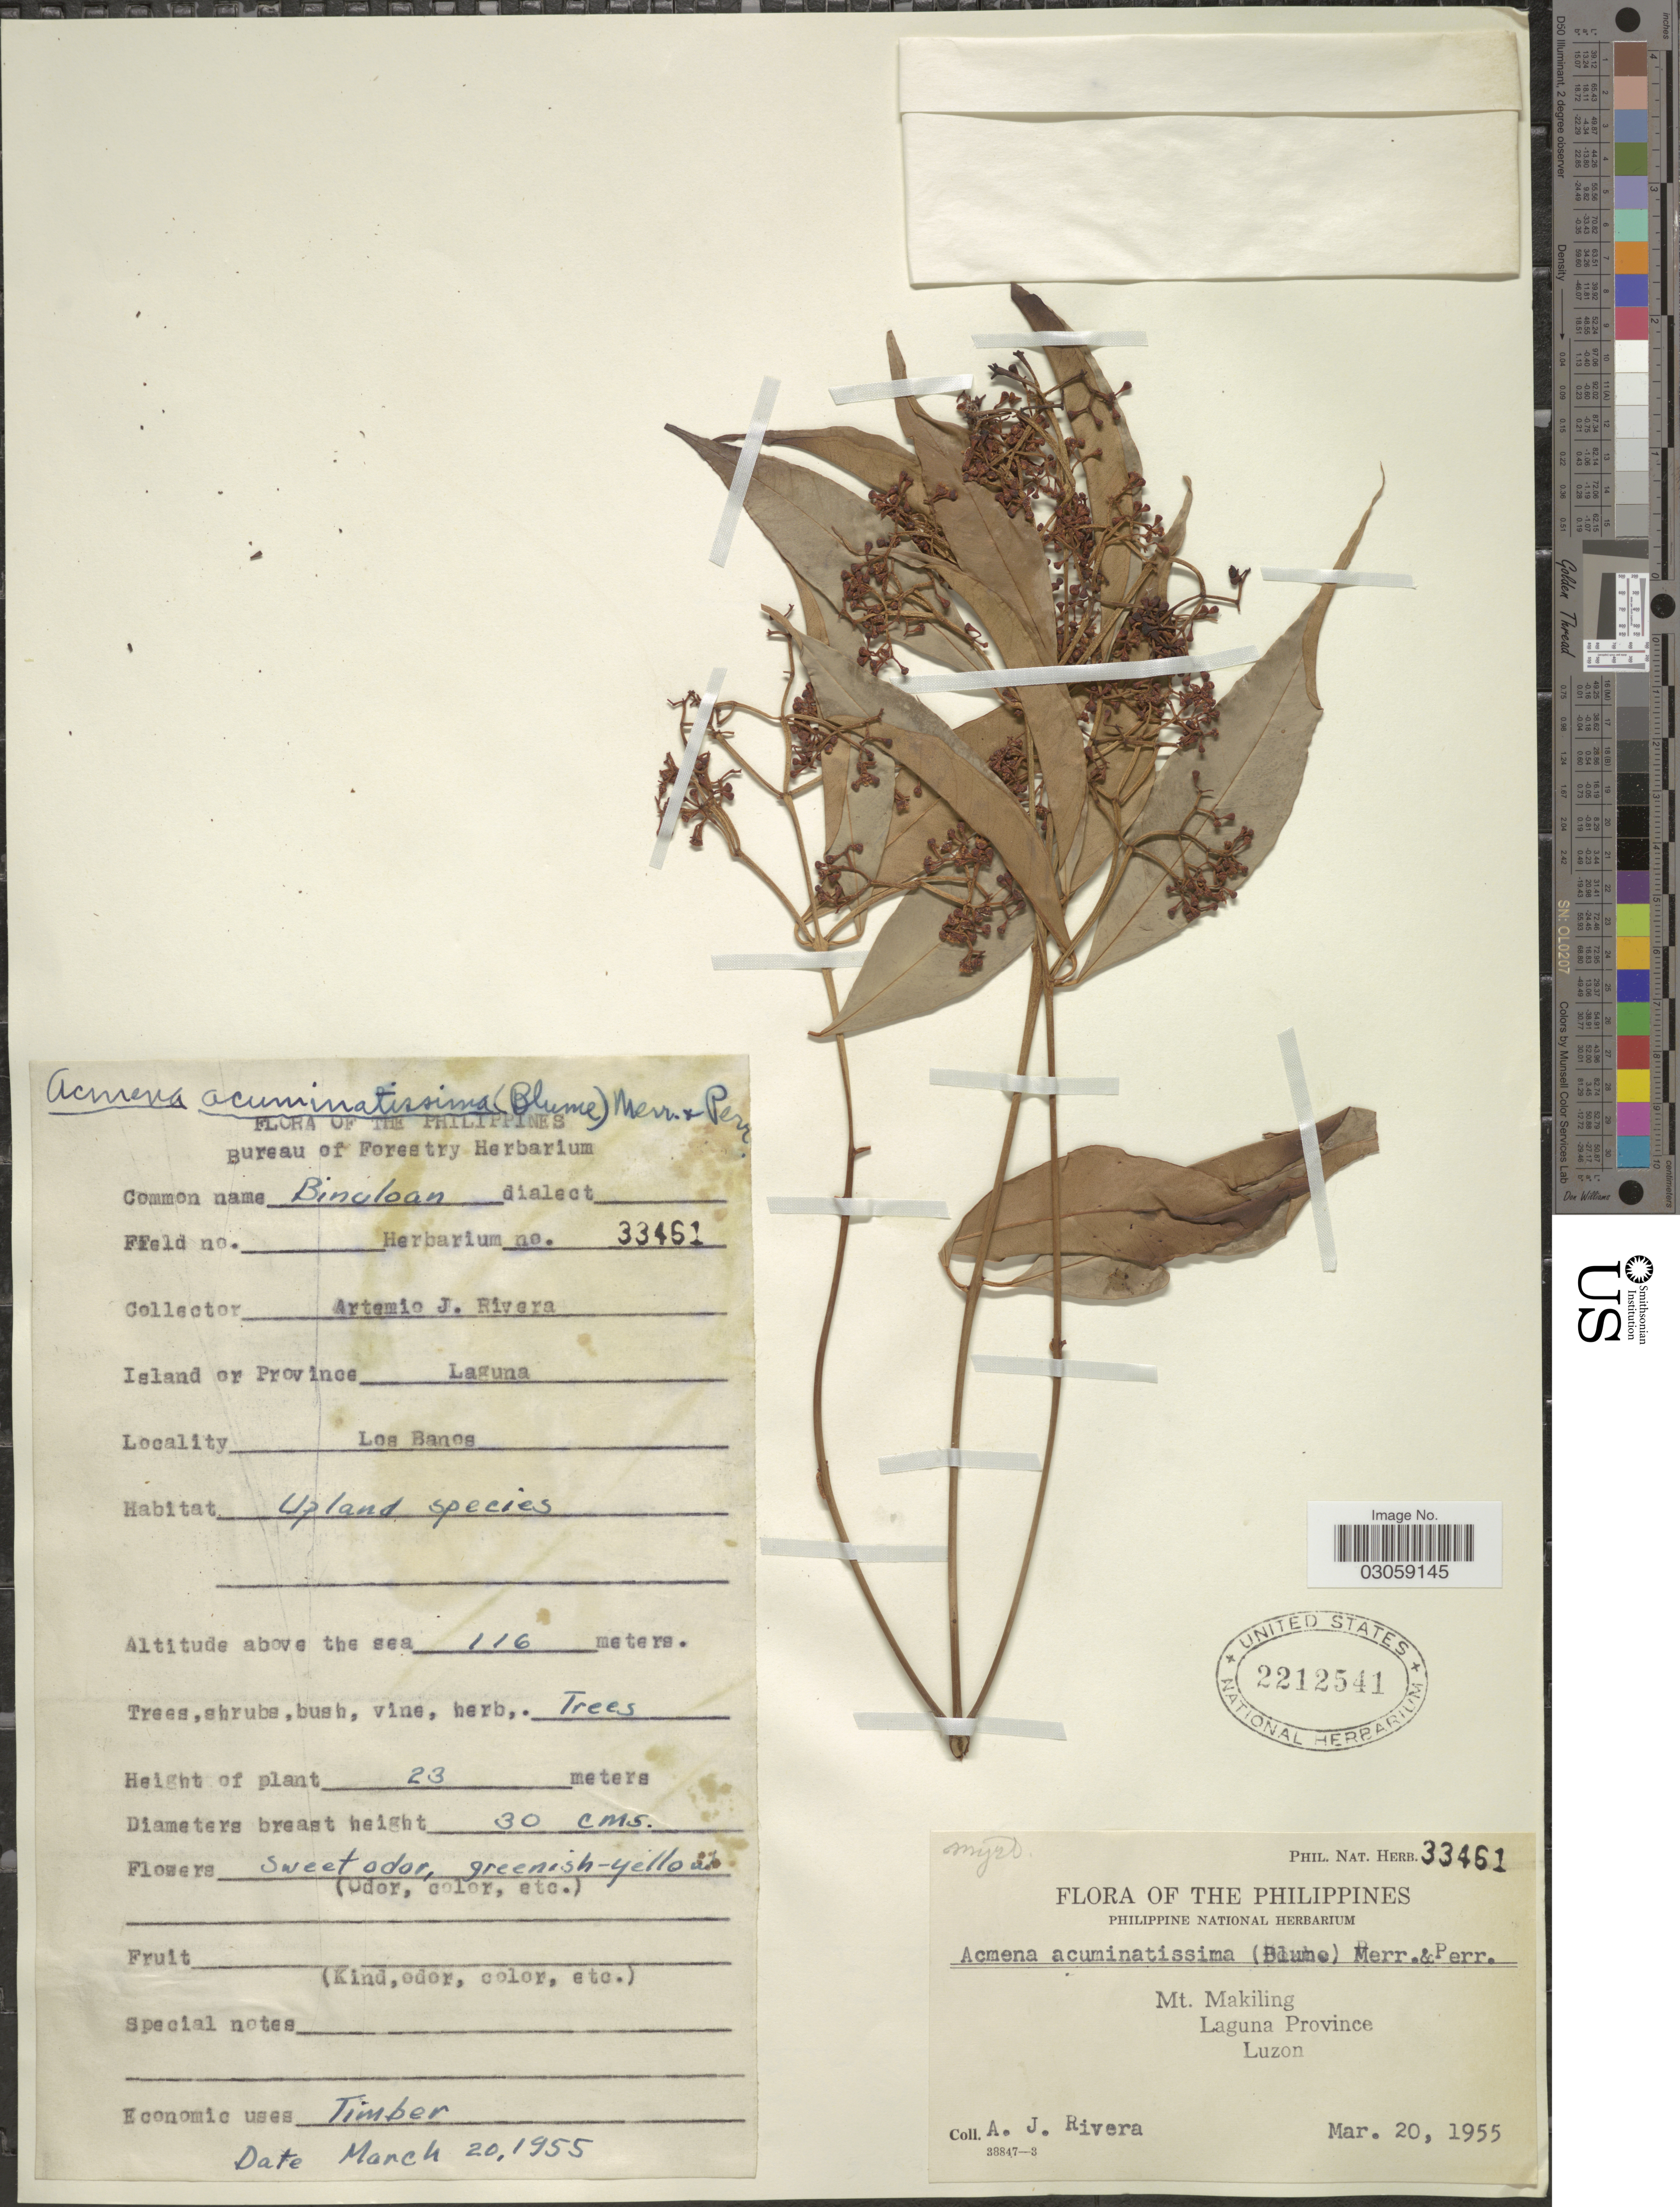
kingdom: Plantae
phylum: Tracheophyta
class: Magnoliopsida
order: Myrtales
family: Myrtaceae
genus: Syzygium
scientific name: Syzygium acuminatissimum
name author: (Blume) DC.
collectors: A. Rivera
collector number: Phil. Nat. Herb. 33461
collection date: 1955-03-20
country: Philippines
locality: Mt. Makiling, Laguna Province, Luzon. Los Banos.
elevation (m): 116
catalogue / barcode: US 2212541